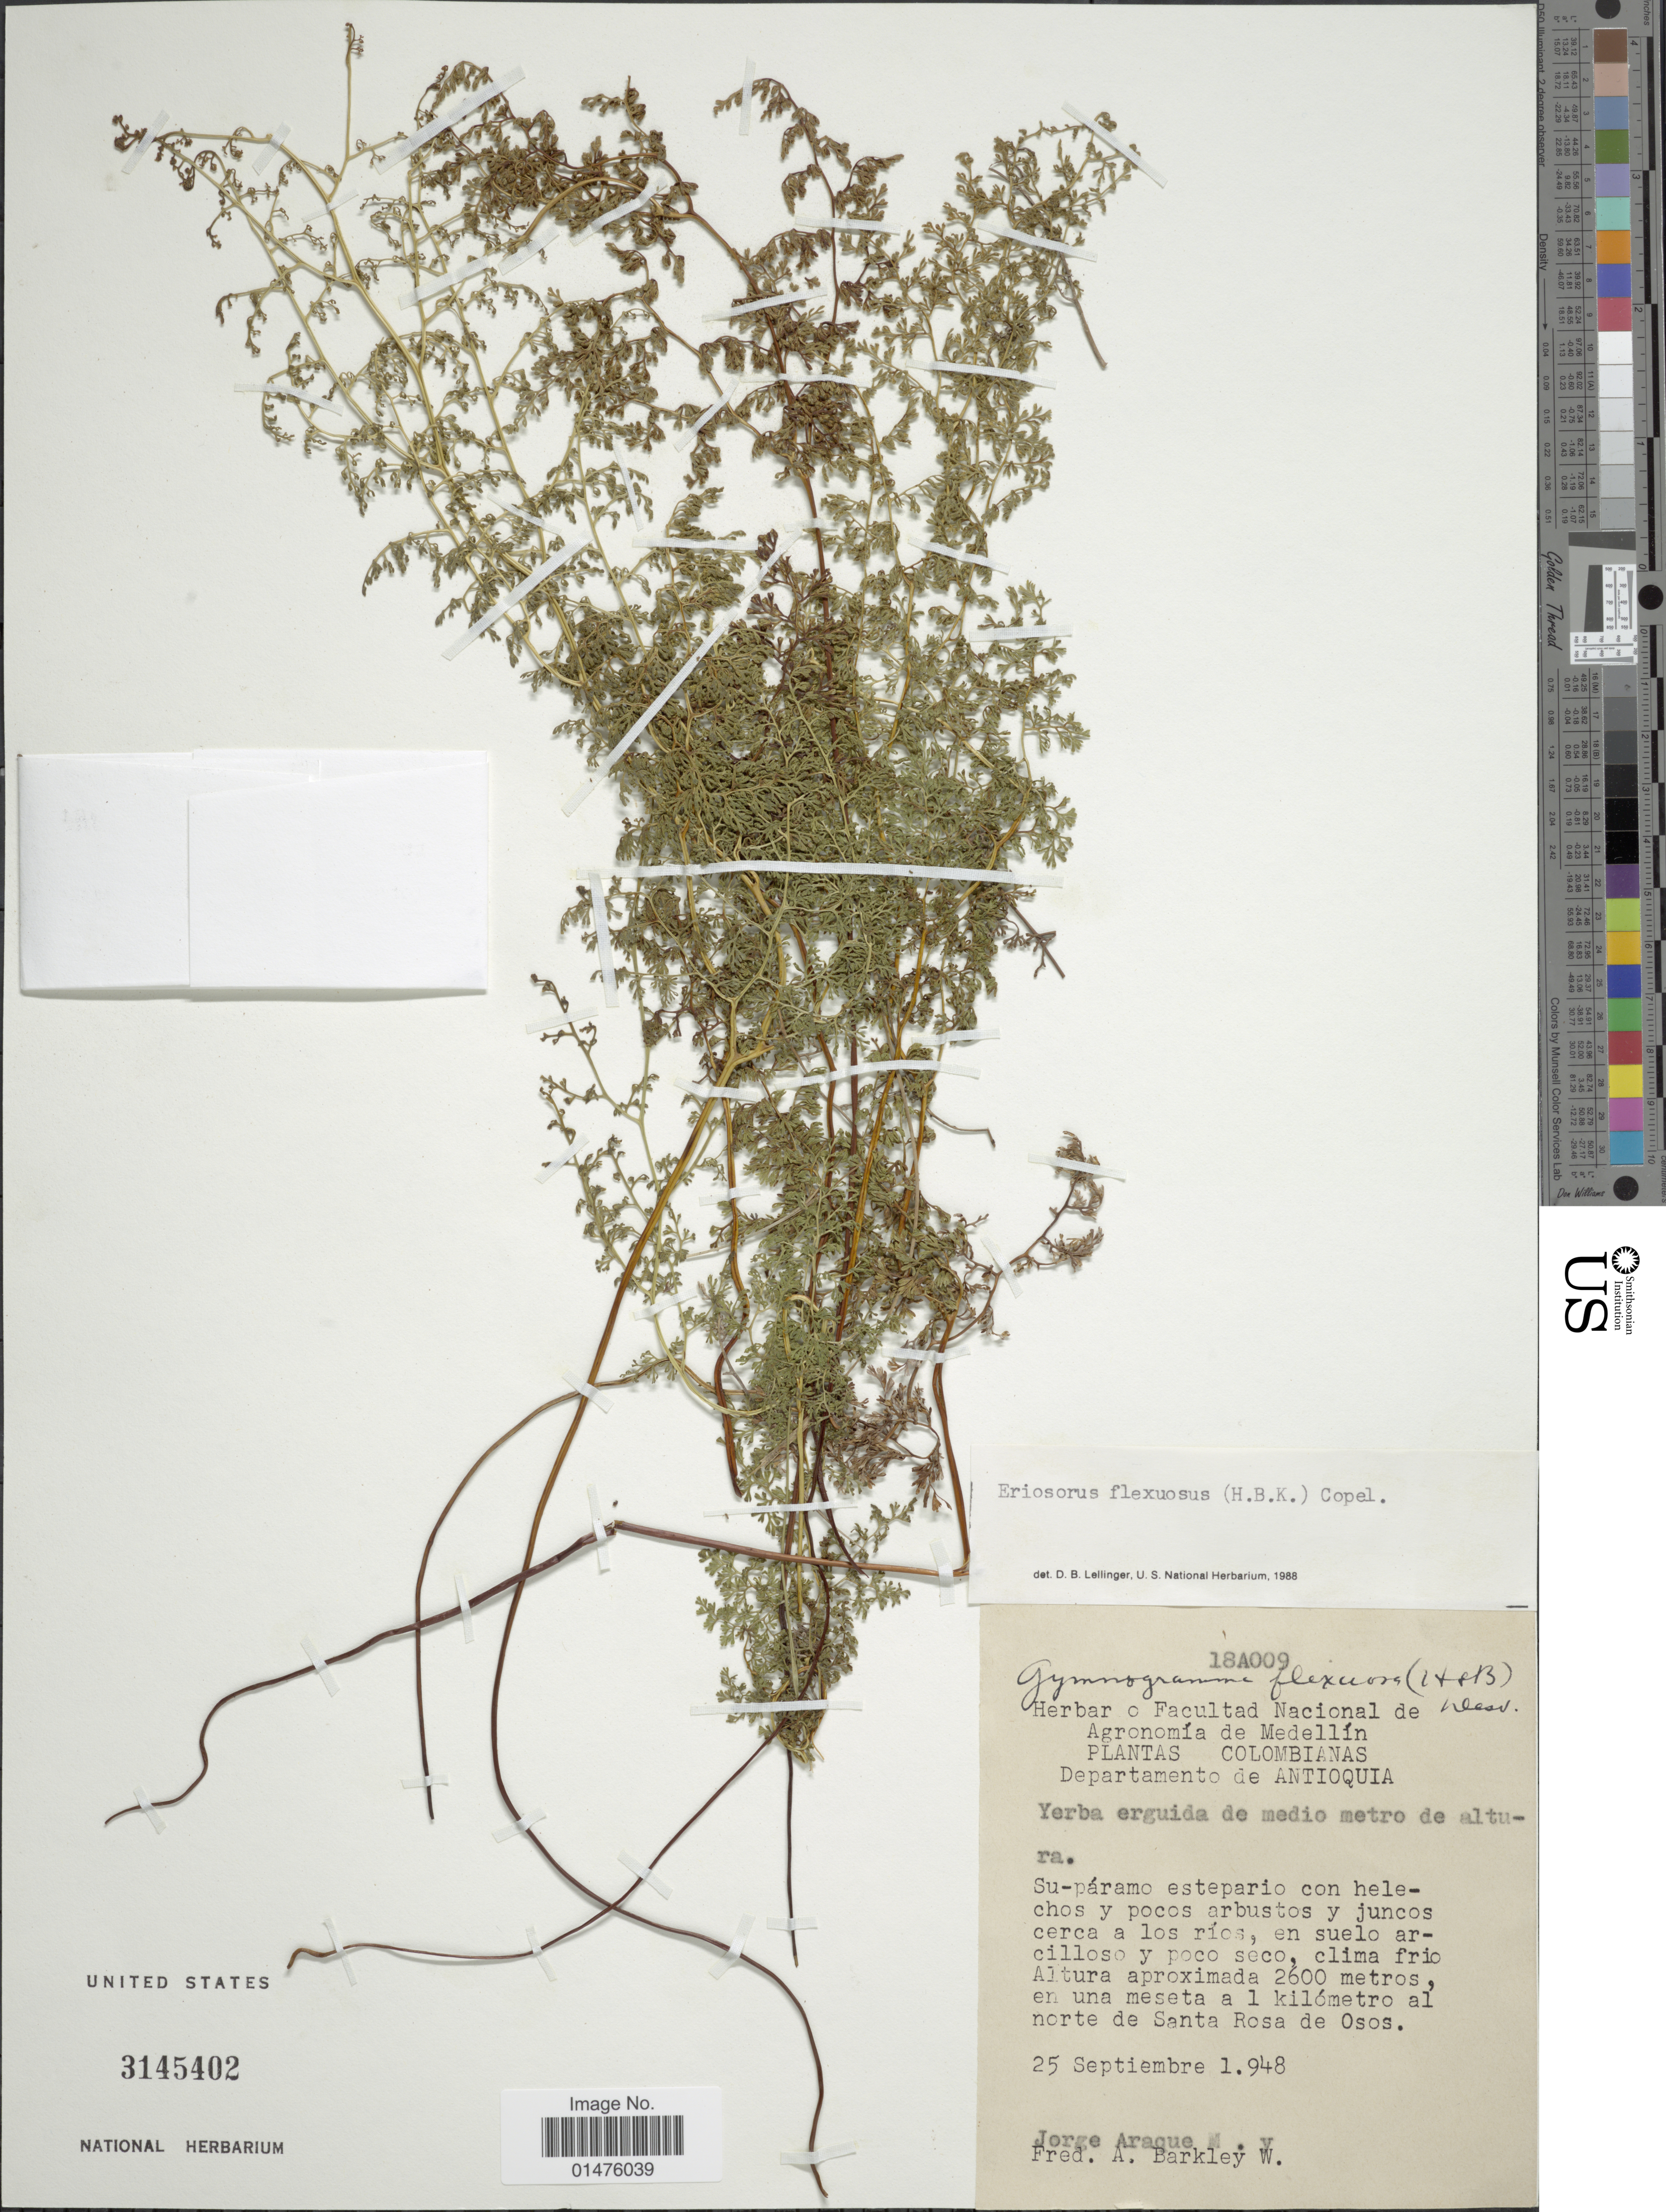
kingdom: Plantae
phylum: Tracheophyta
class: Polypodiopsida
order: Polypodiales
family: Pteridaceae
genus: Jamesonia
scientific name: Jamesonia flexuosa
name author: (Humb. & Bonpl.) Christenh.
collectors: J. Araque Molina & F. A. Barkley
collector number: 18A009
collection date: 1948-09-25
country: Colombia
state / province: Antioquia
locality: Departamento de Antioquia, en una meseta a 1 kilómetro al nort de Santa Rosa de Osos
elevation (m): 2600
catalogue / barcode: US 3145402